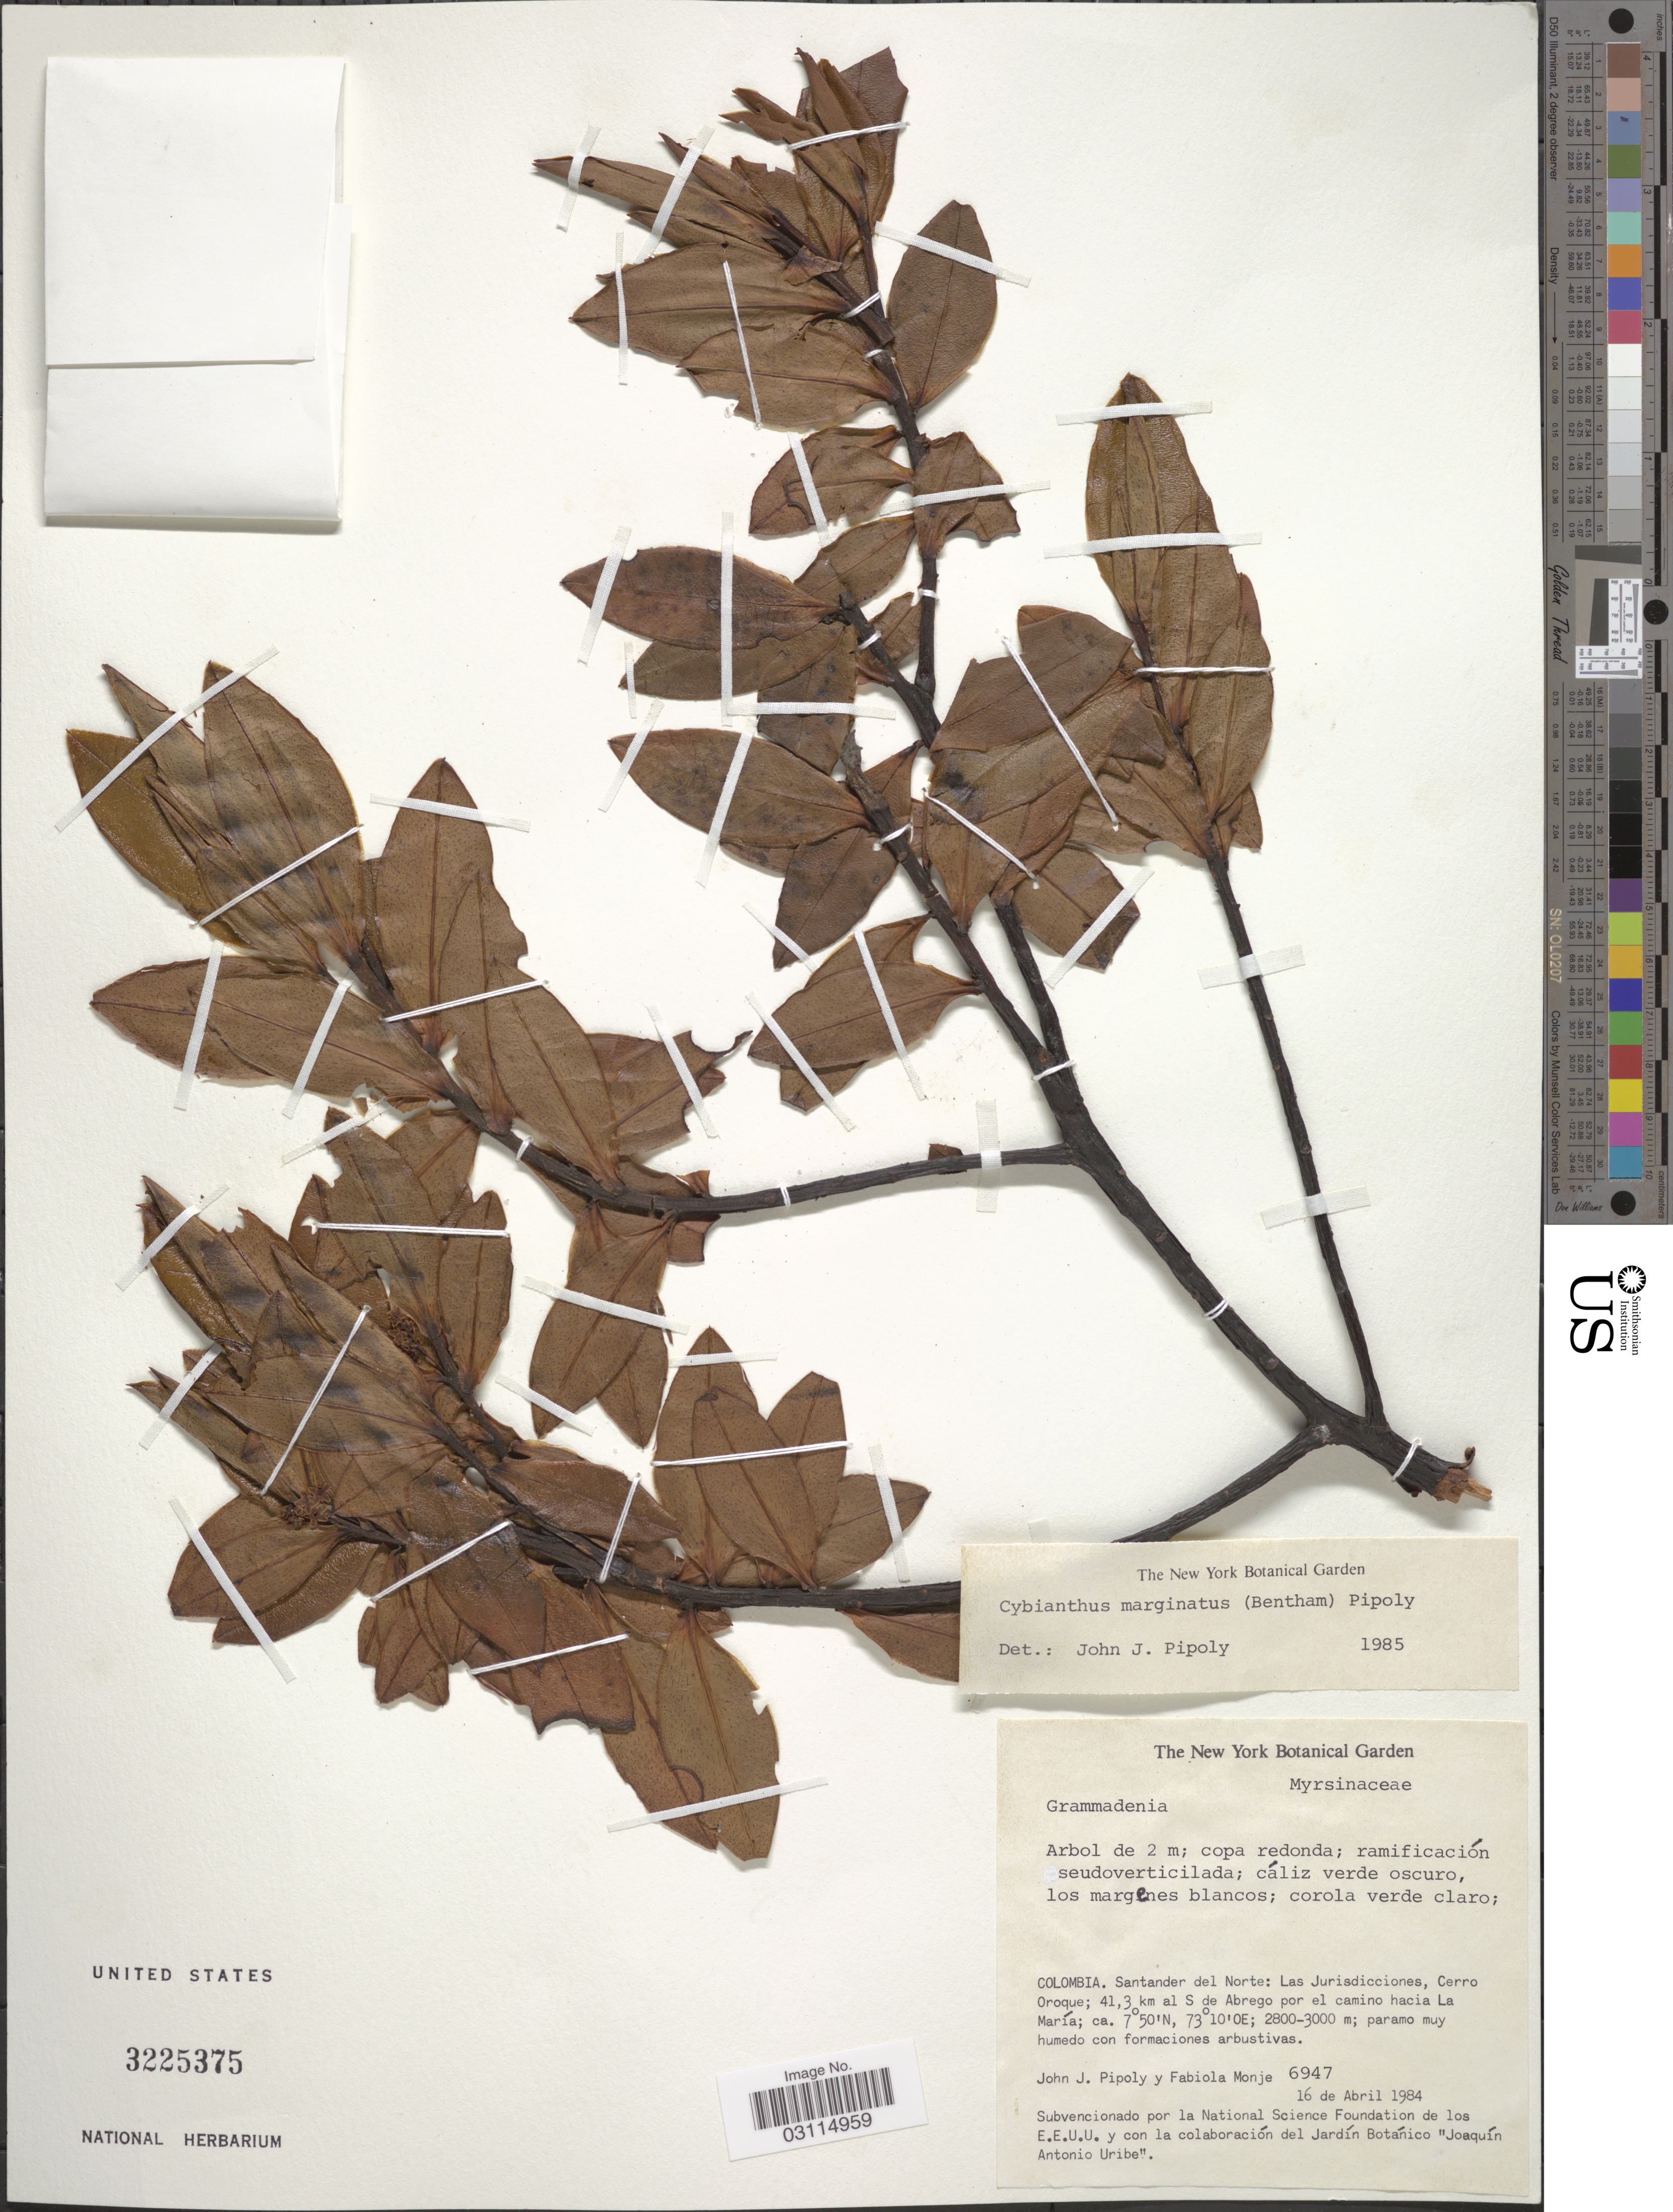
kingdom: Plantae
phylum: Tracheophyta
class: Magnoliopsida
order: Ericales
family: Primulaceae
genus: Cybianthus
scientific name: Cybianthus marginatus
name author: (Benth.) Pipoly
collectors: J. J. Pipoly & F. Monje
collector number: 6947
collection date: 1984-04-16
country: Colombia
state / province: Norte de Santander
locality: Santander del Norte: Las Jurisdicciones, Cerro Oroque; 41.3 km al S de Abrego por el camino hacia La María.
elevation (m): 2800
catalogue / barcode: US 3225375